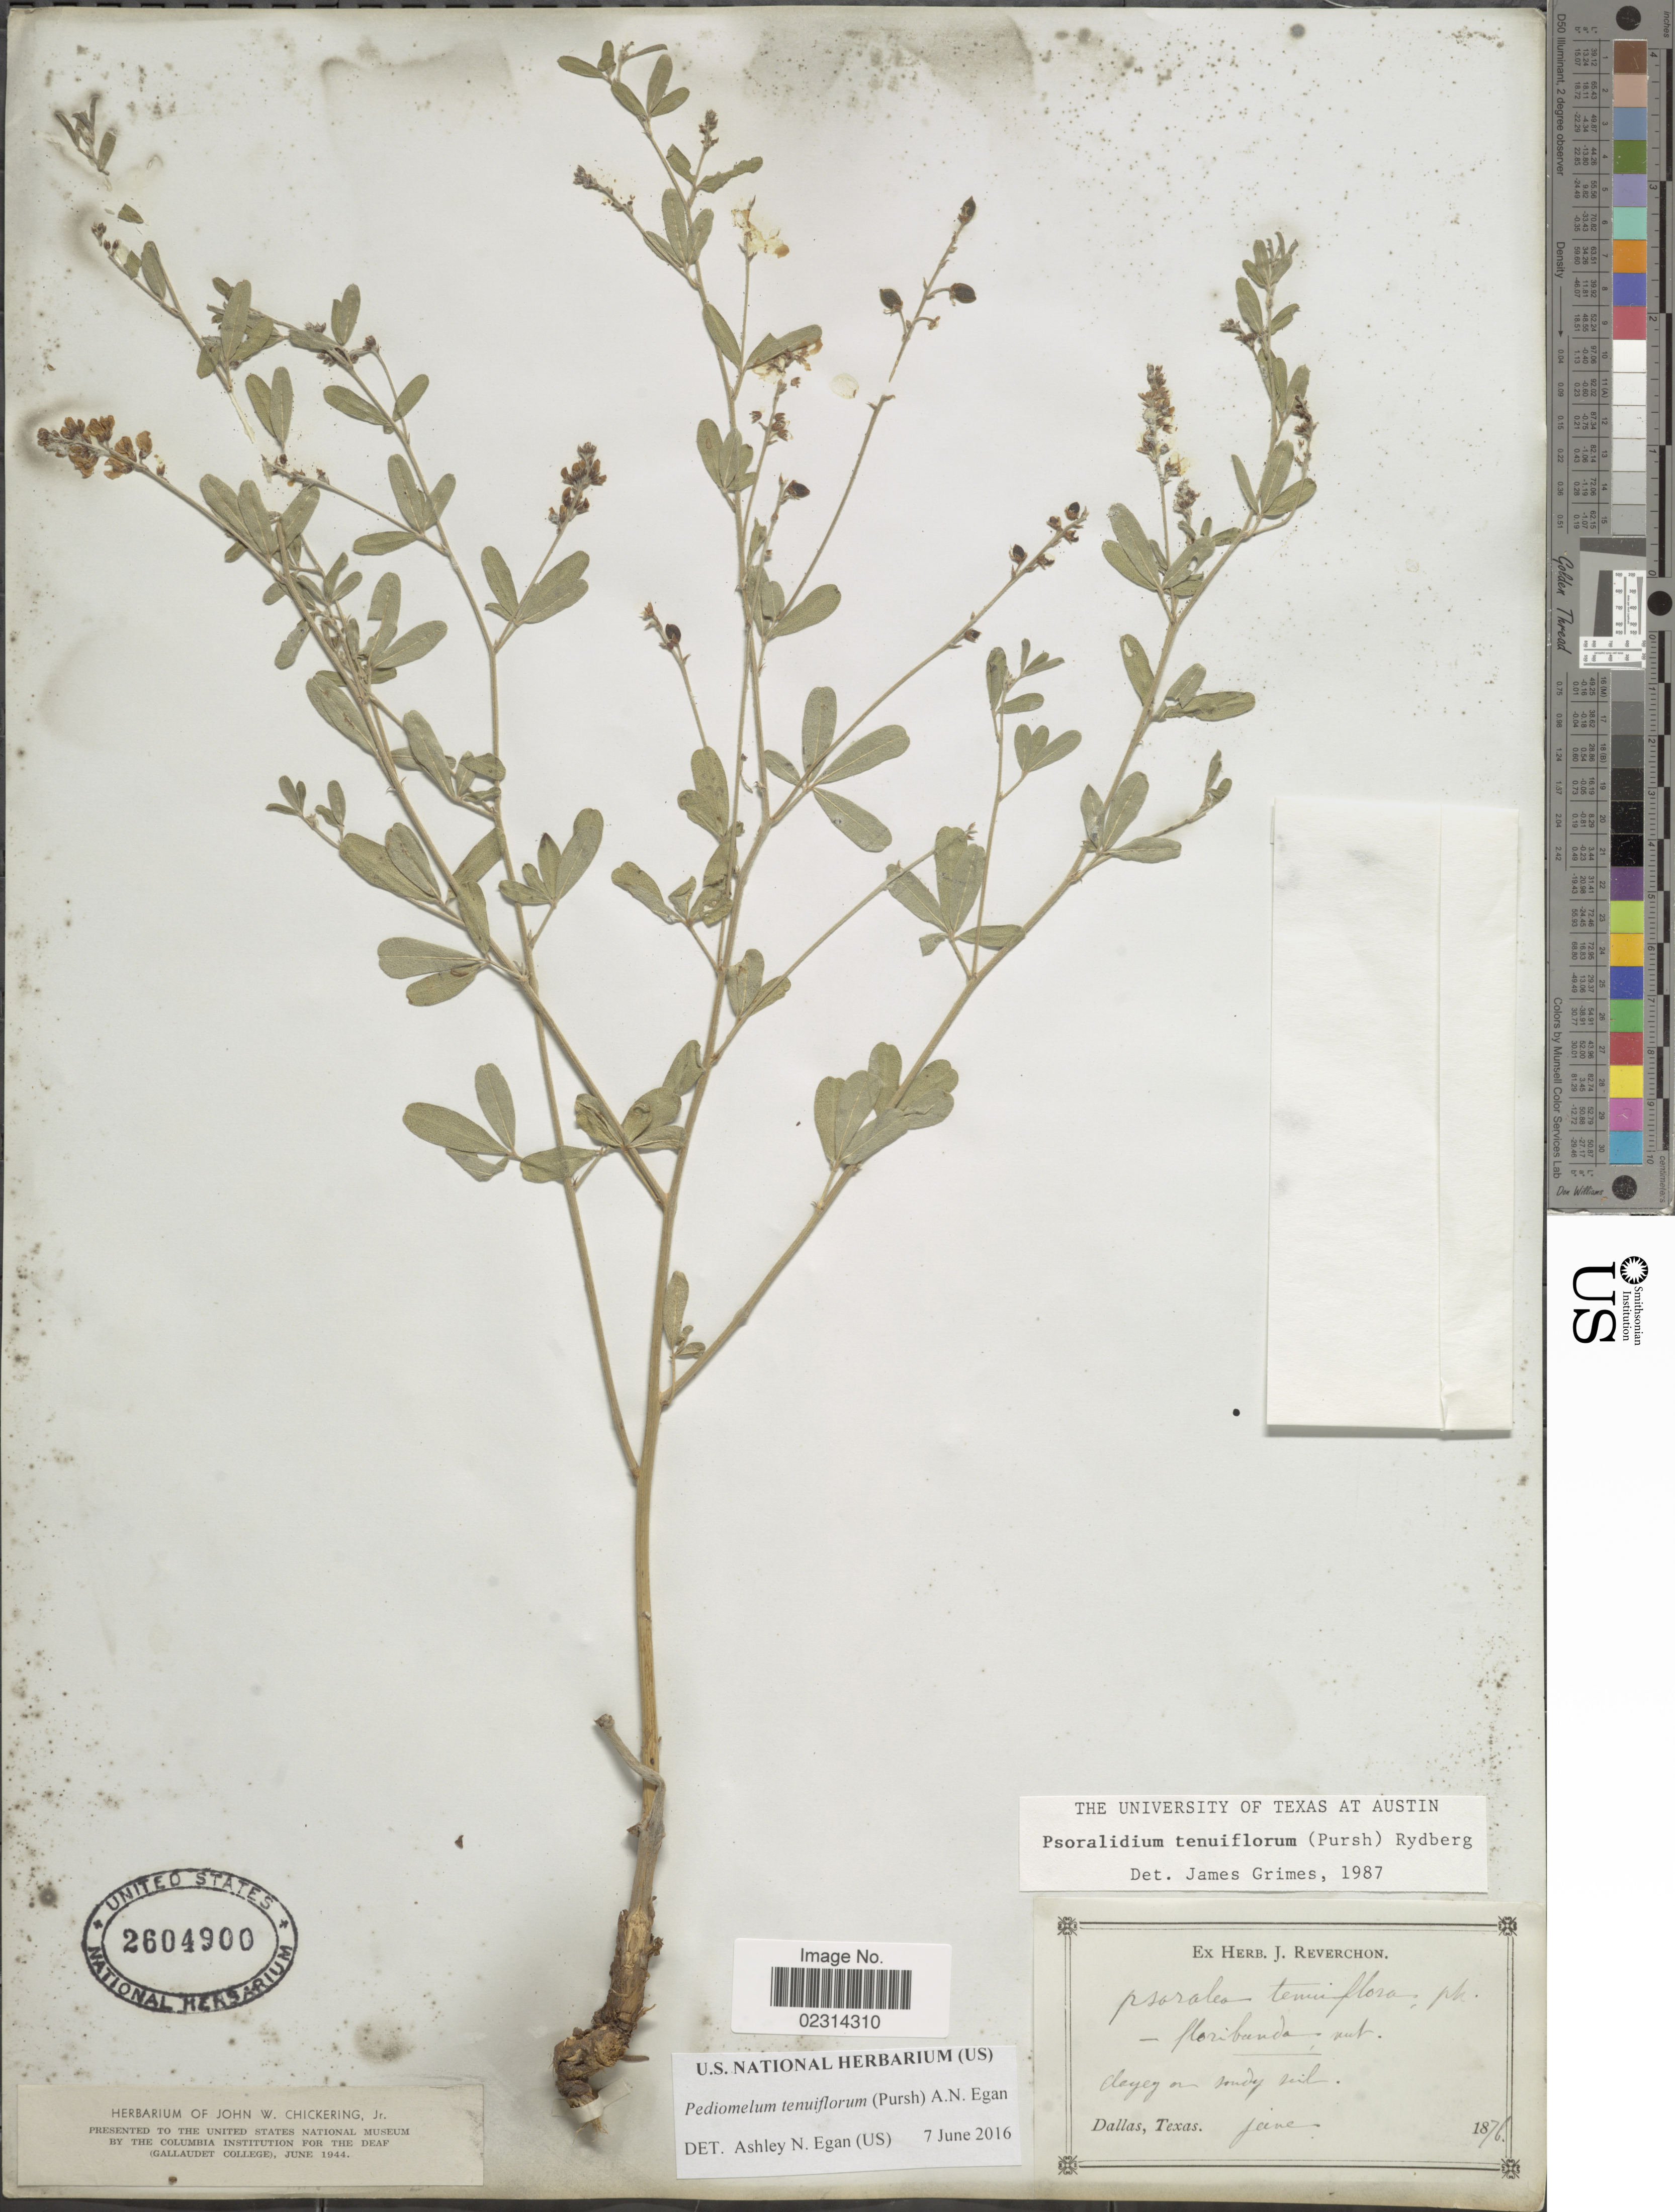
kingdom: Plantae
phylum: Tracheophyta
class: Magnoliopsida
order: Fabales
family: Fabaceae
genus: Psoralidium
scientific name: Psoralidium tenuiflorum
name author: (Pursh) Rydb.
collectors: ex herb. J. Reverchon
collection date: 1876-06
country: United States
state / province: Texas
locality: Dallas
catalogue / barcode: US 2604900